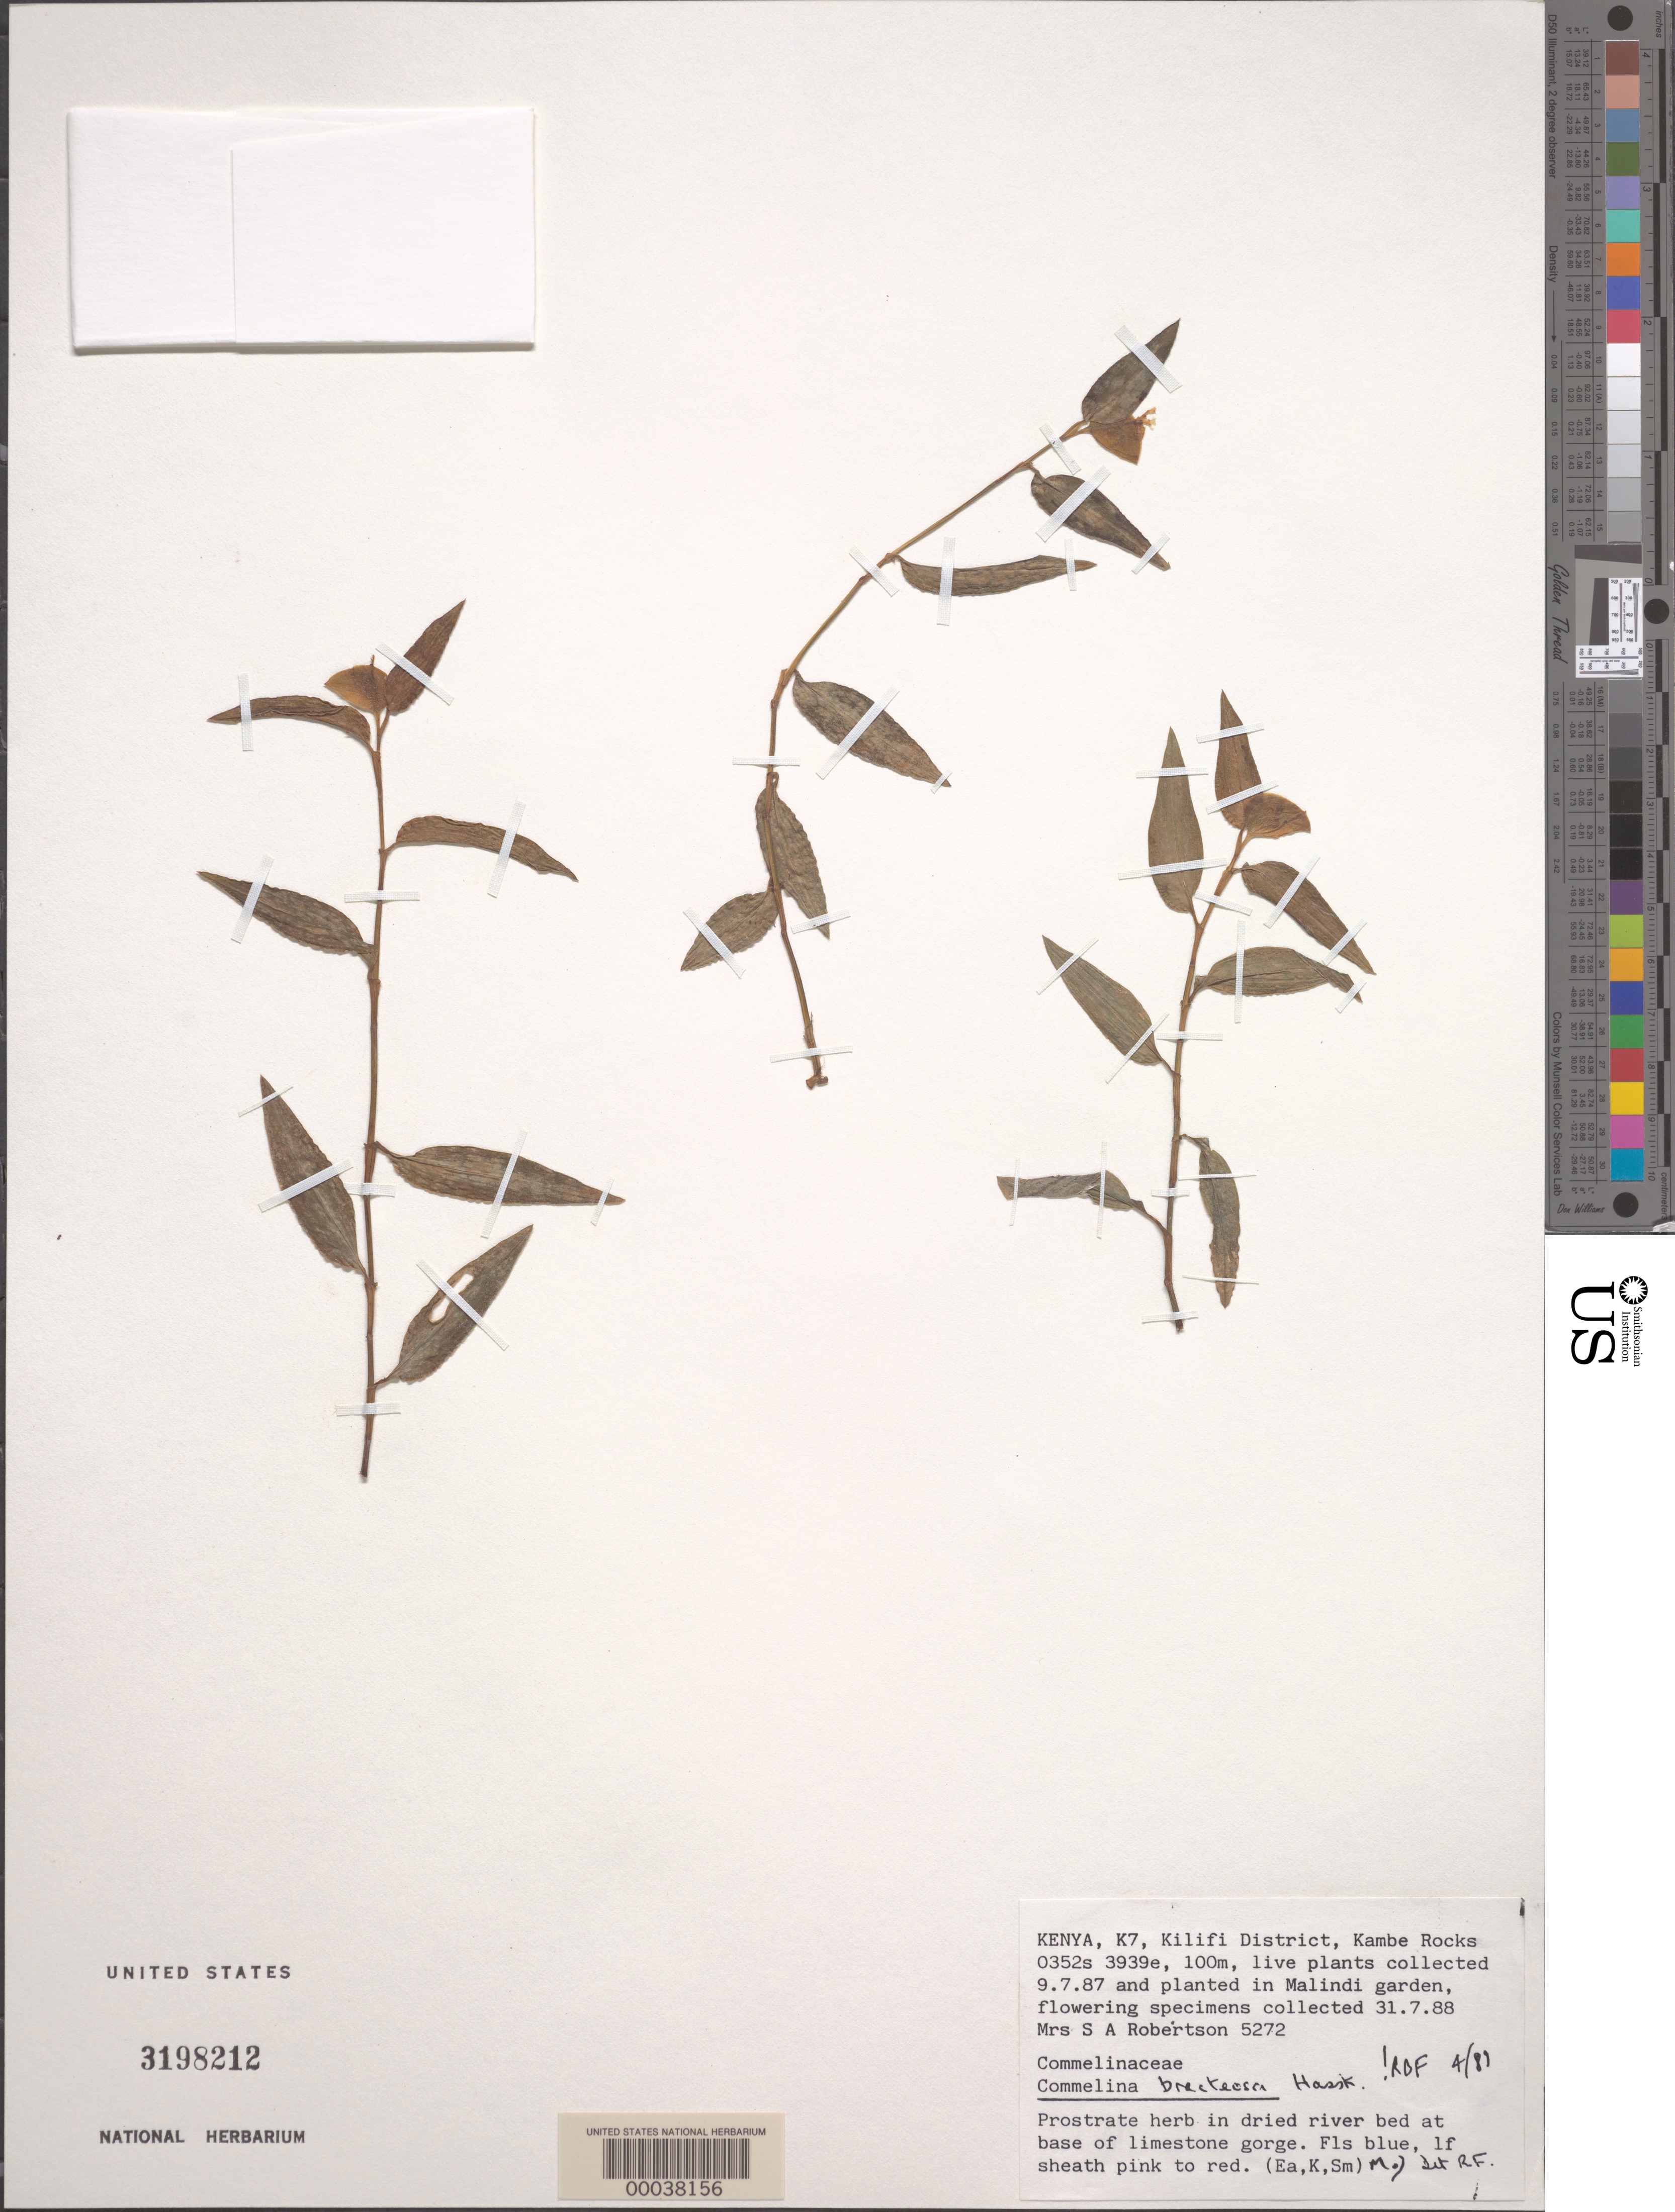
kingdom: Plantae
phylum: Tracheophyta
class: Liliopsida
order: Commelinales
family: Commelinaceae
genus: Commelina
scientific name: Commelina bracteosa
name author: Hassk.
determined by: Faden, Robert B., (US), Smithsonian Institution - National Museum of Natural History (UNITED STATES)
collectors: Mrs. S. A. Robertson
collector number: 5272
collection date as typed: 31 Jul 1988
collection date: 1988-07-31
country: Kenya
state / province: Kilifi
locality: K7, kilifi dist, kambe rocks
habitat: At base of limestone gorge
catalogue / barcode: US 3198212